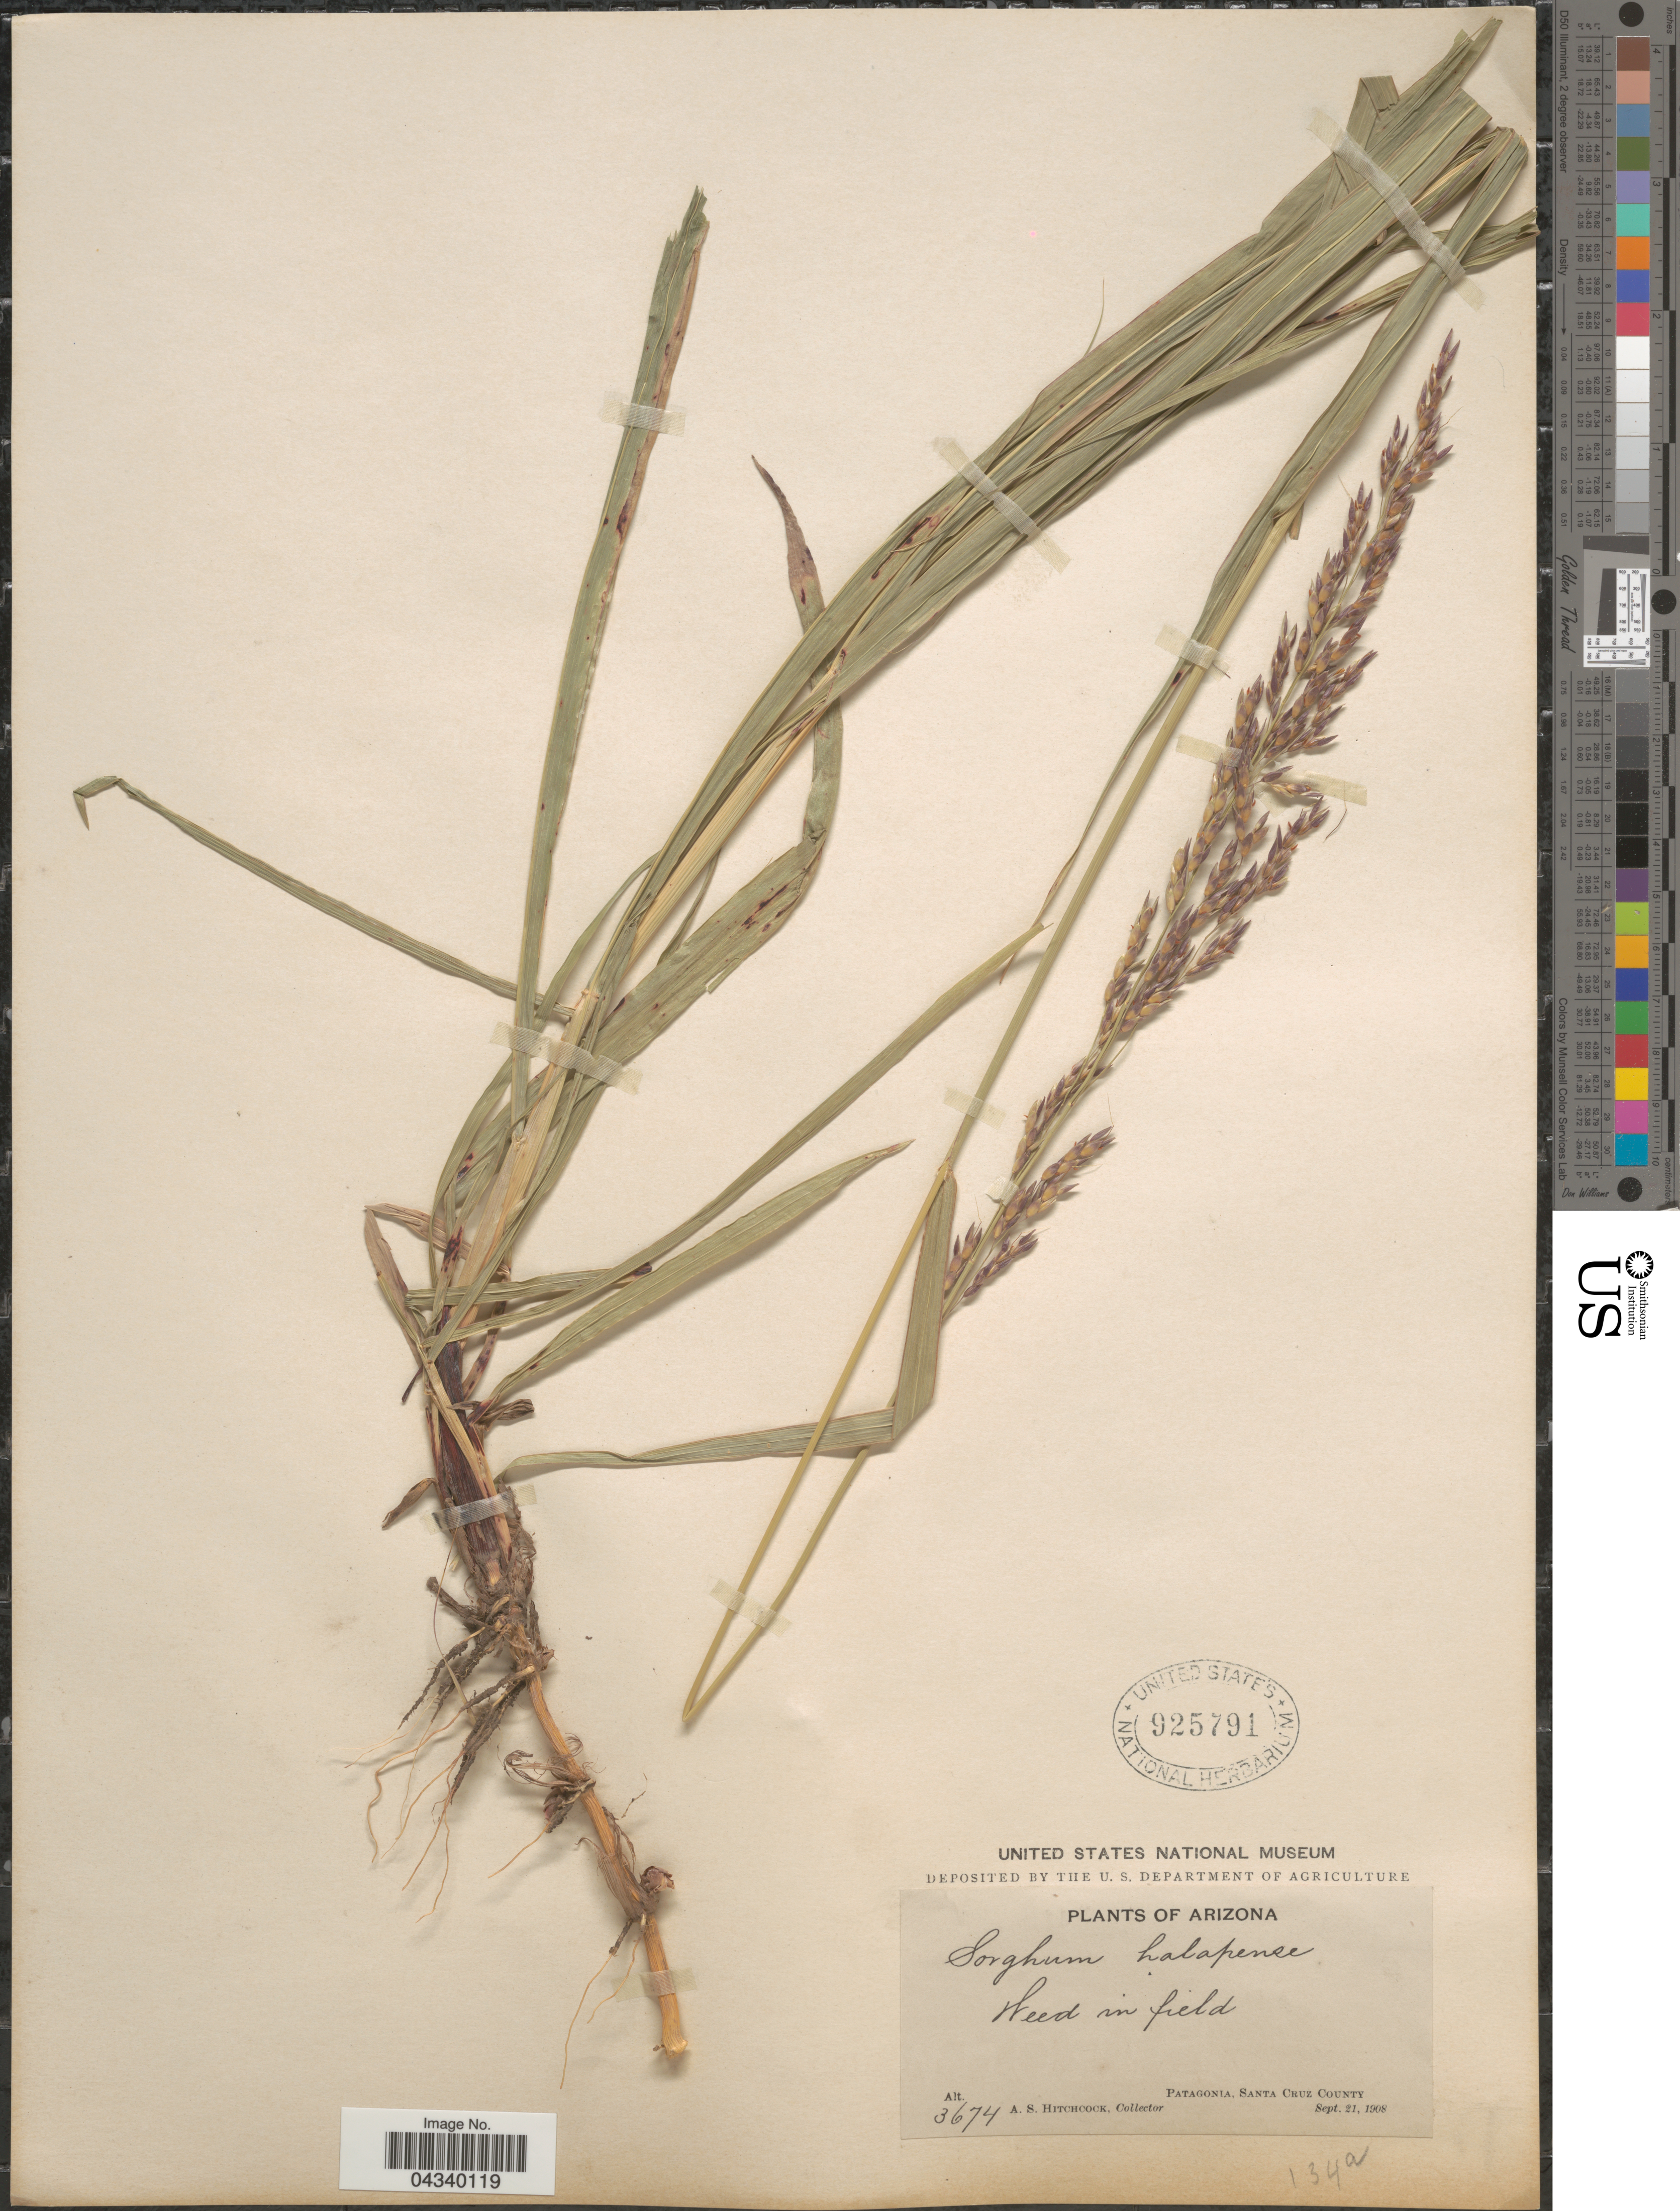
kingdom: Plantae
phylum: Tracheophyta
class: Liliopsida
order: Poales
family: Poaceae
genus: Sorghum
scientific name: Sorghum halepense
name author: (L.) Pers.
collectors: A. S. Hitchcock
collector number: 3674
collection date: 1908-09-21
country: United States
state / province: Arizona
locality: Patagonia, Santa Cruz County.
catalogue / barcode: US 925791